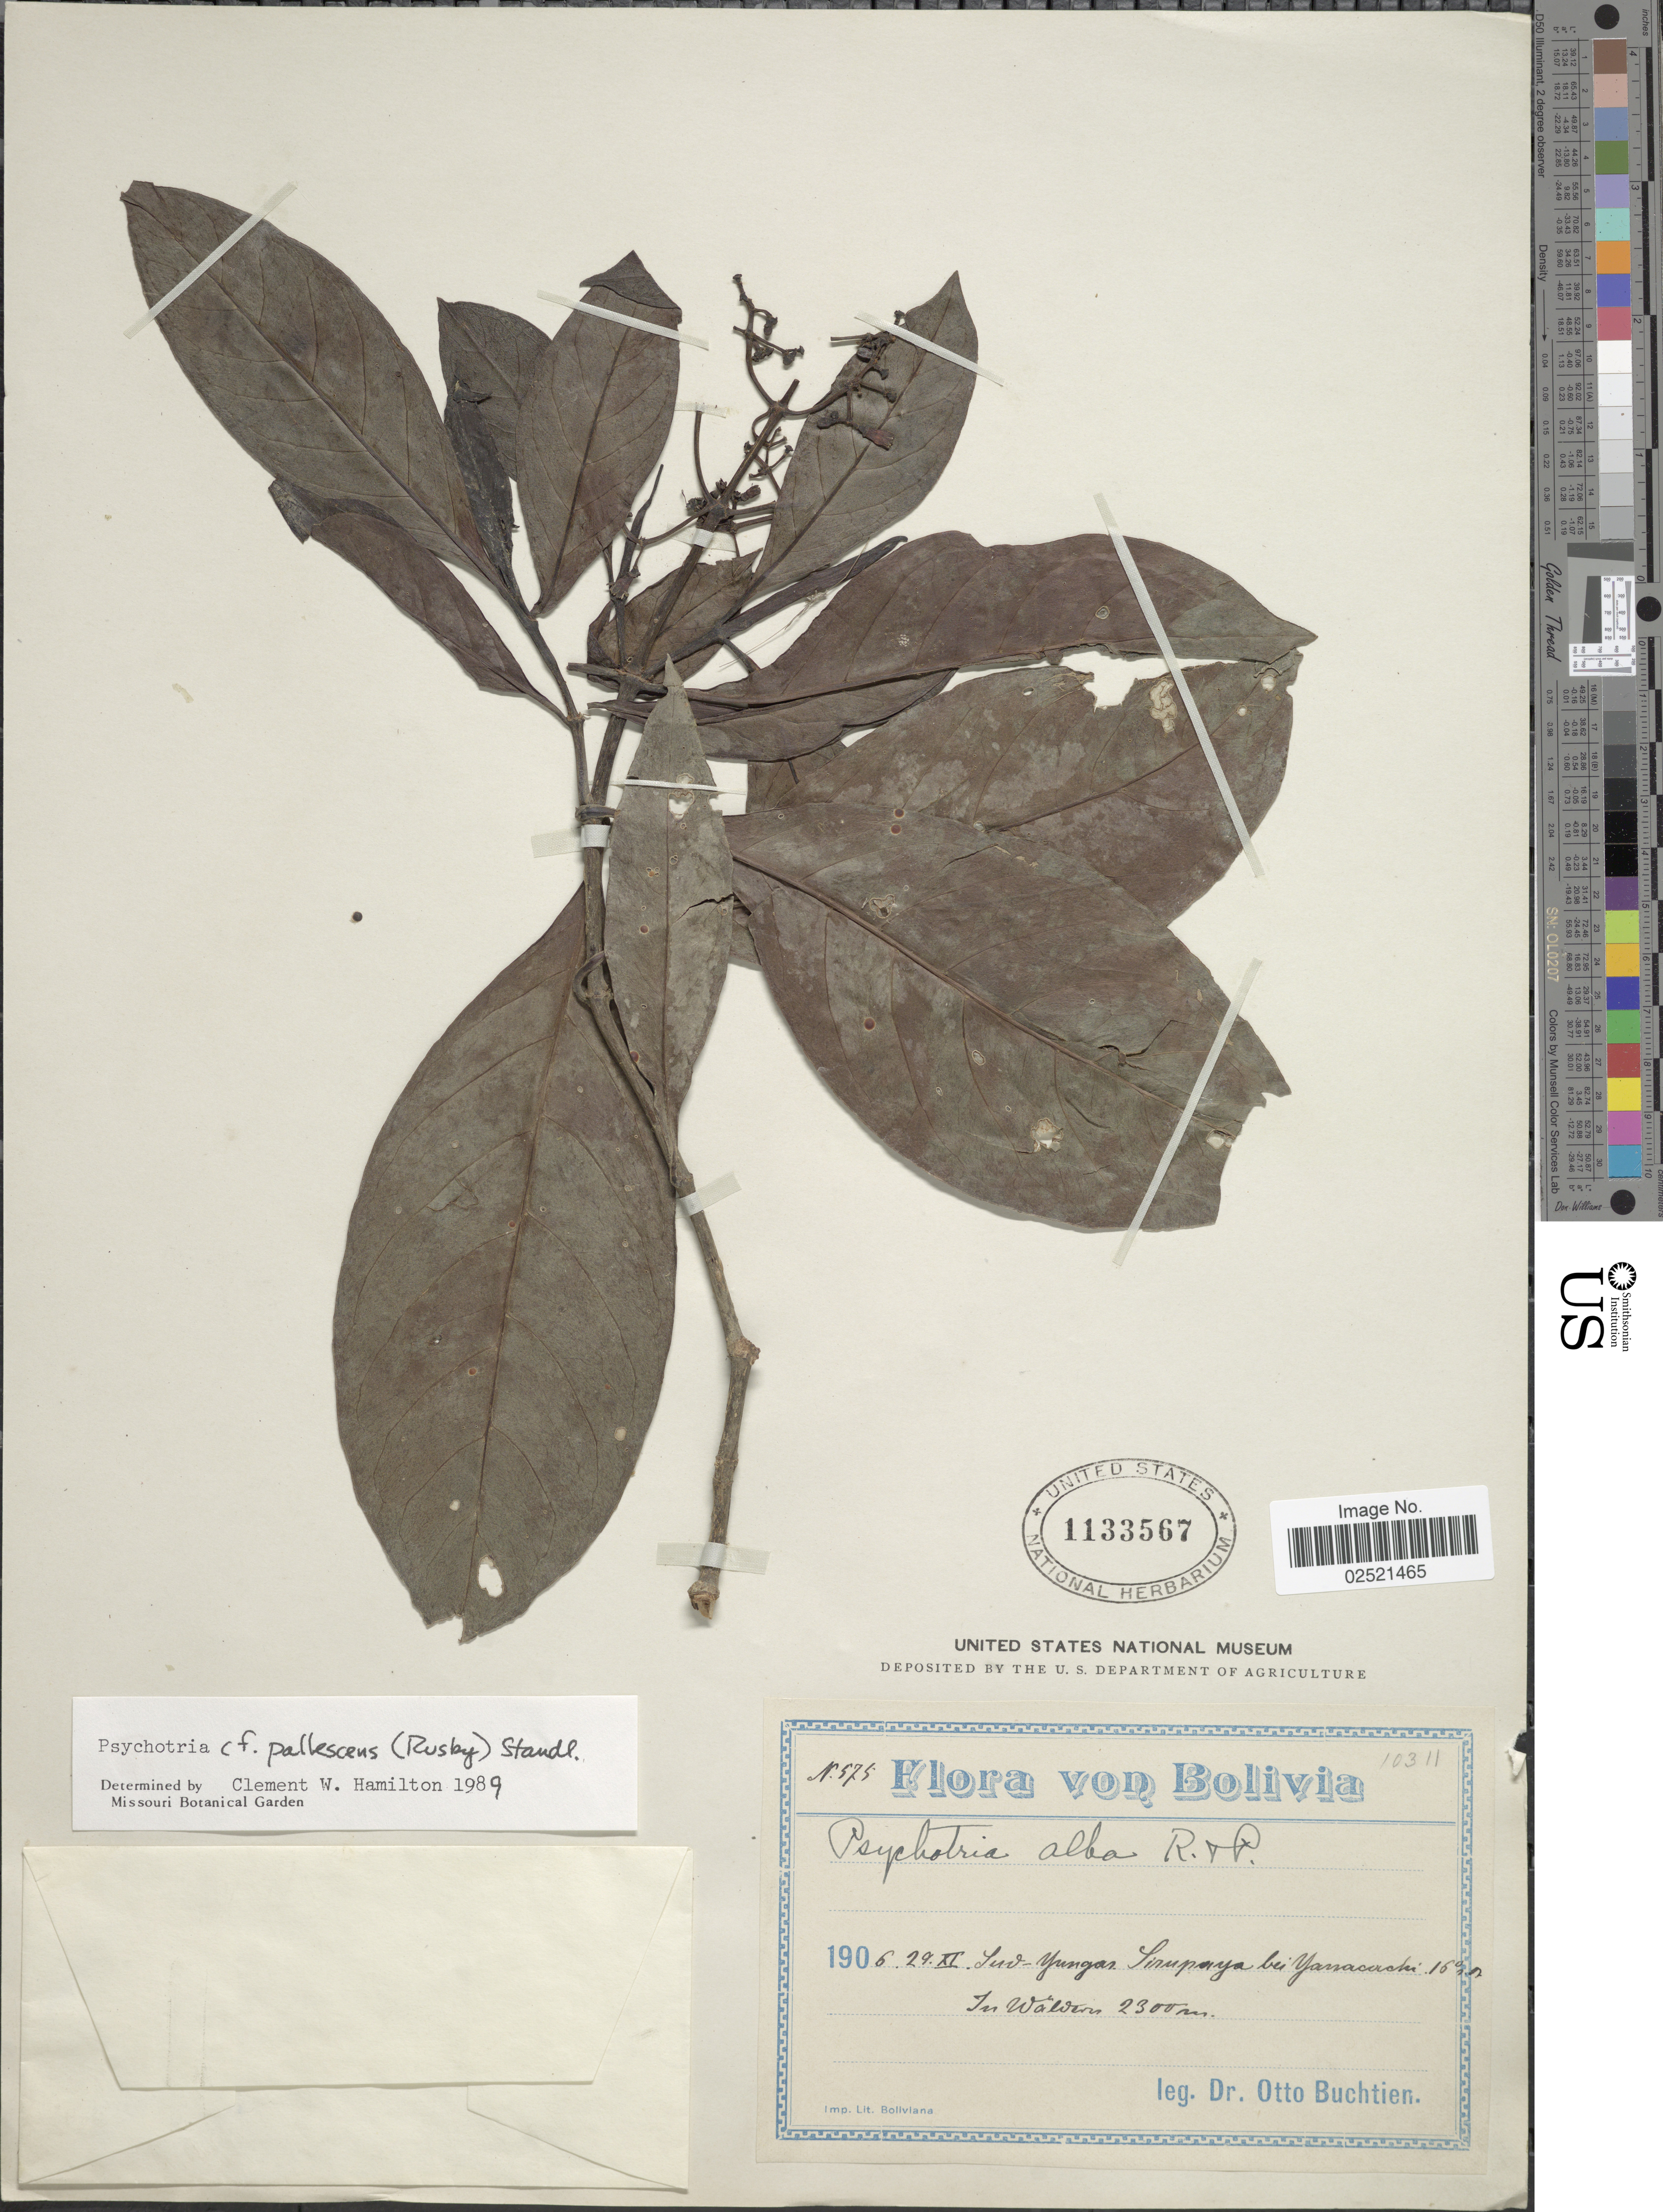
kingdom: Plantae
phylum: Tracheophyta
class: Magnoliopsida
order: Gentianales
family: Rubiaceae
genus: Psychotria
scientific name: Psychotria pallescens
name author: (Rusby) Standl.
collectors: O. Buchtien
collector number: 575*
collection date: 1906-11-29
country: Bolivia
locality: Sud-Yungas, Sirapaya bei Yanacachi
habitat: In Wälder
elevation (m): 2300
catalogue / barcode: US 1133567